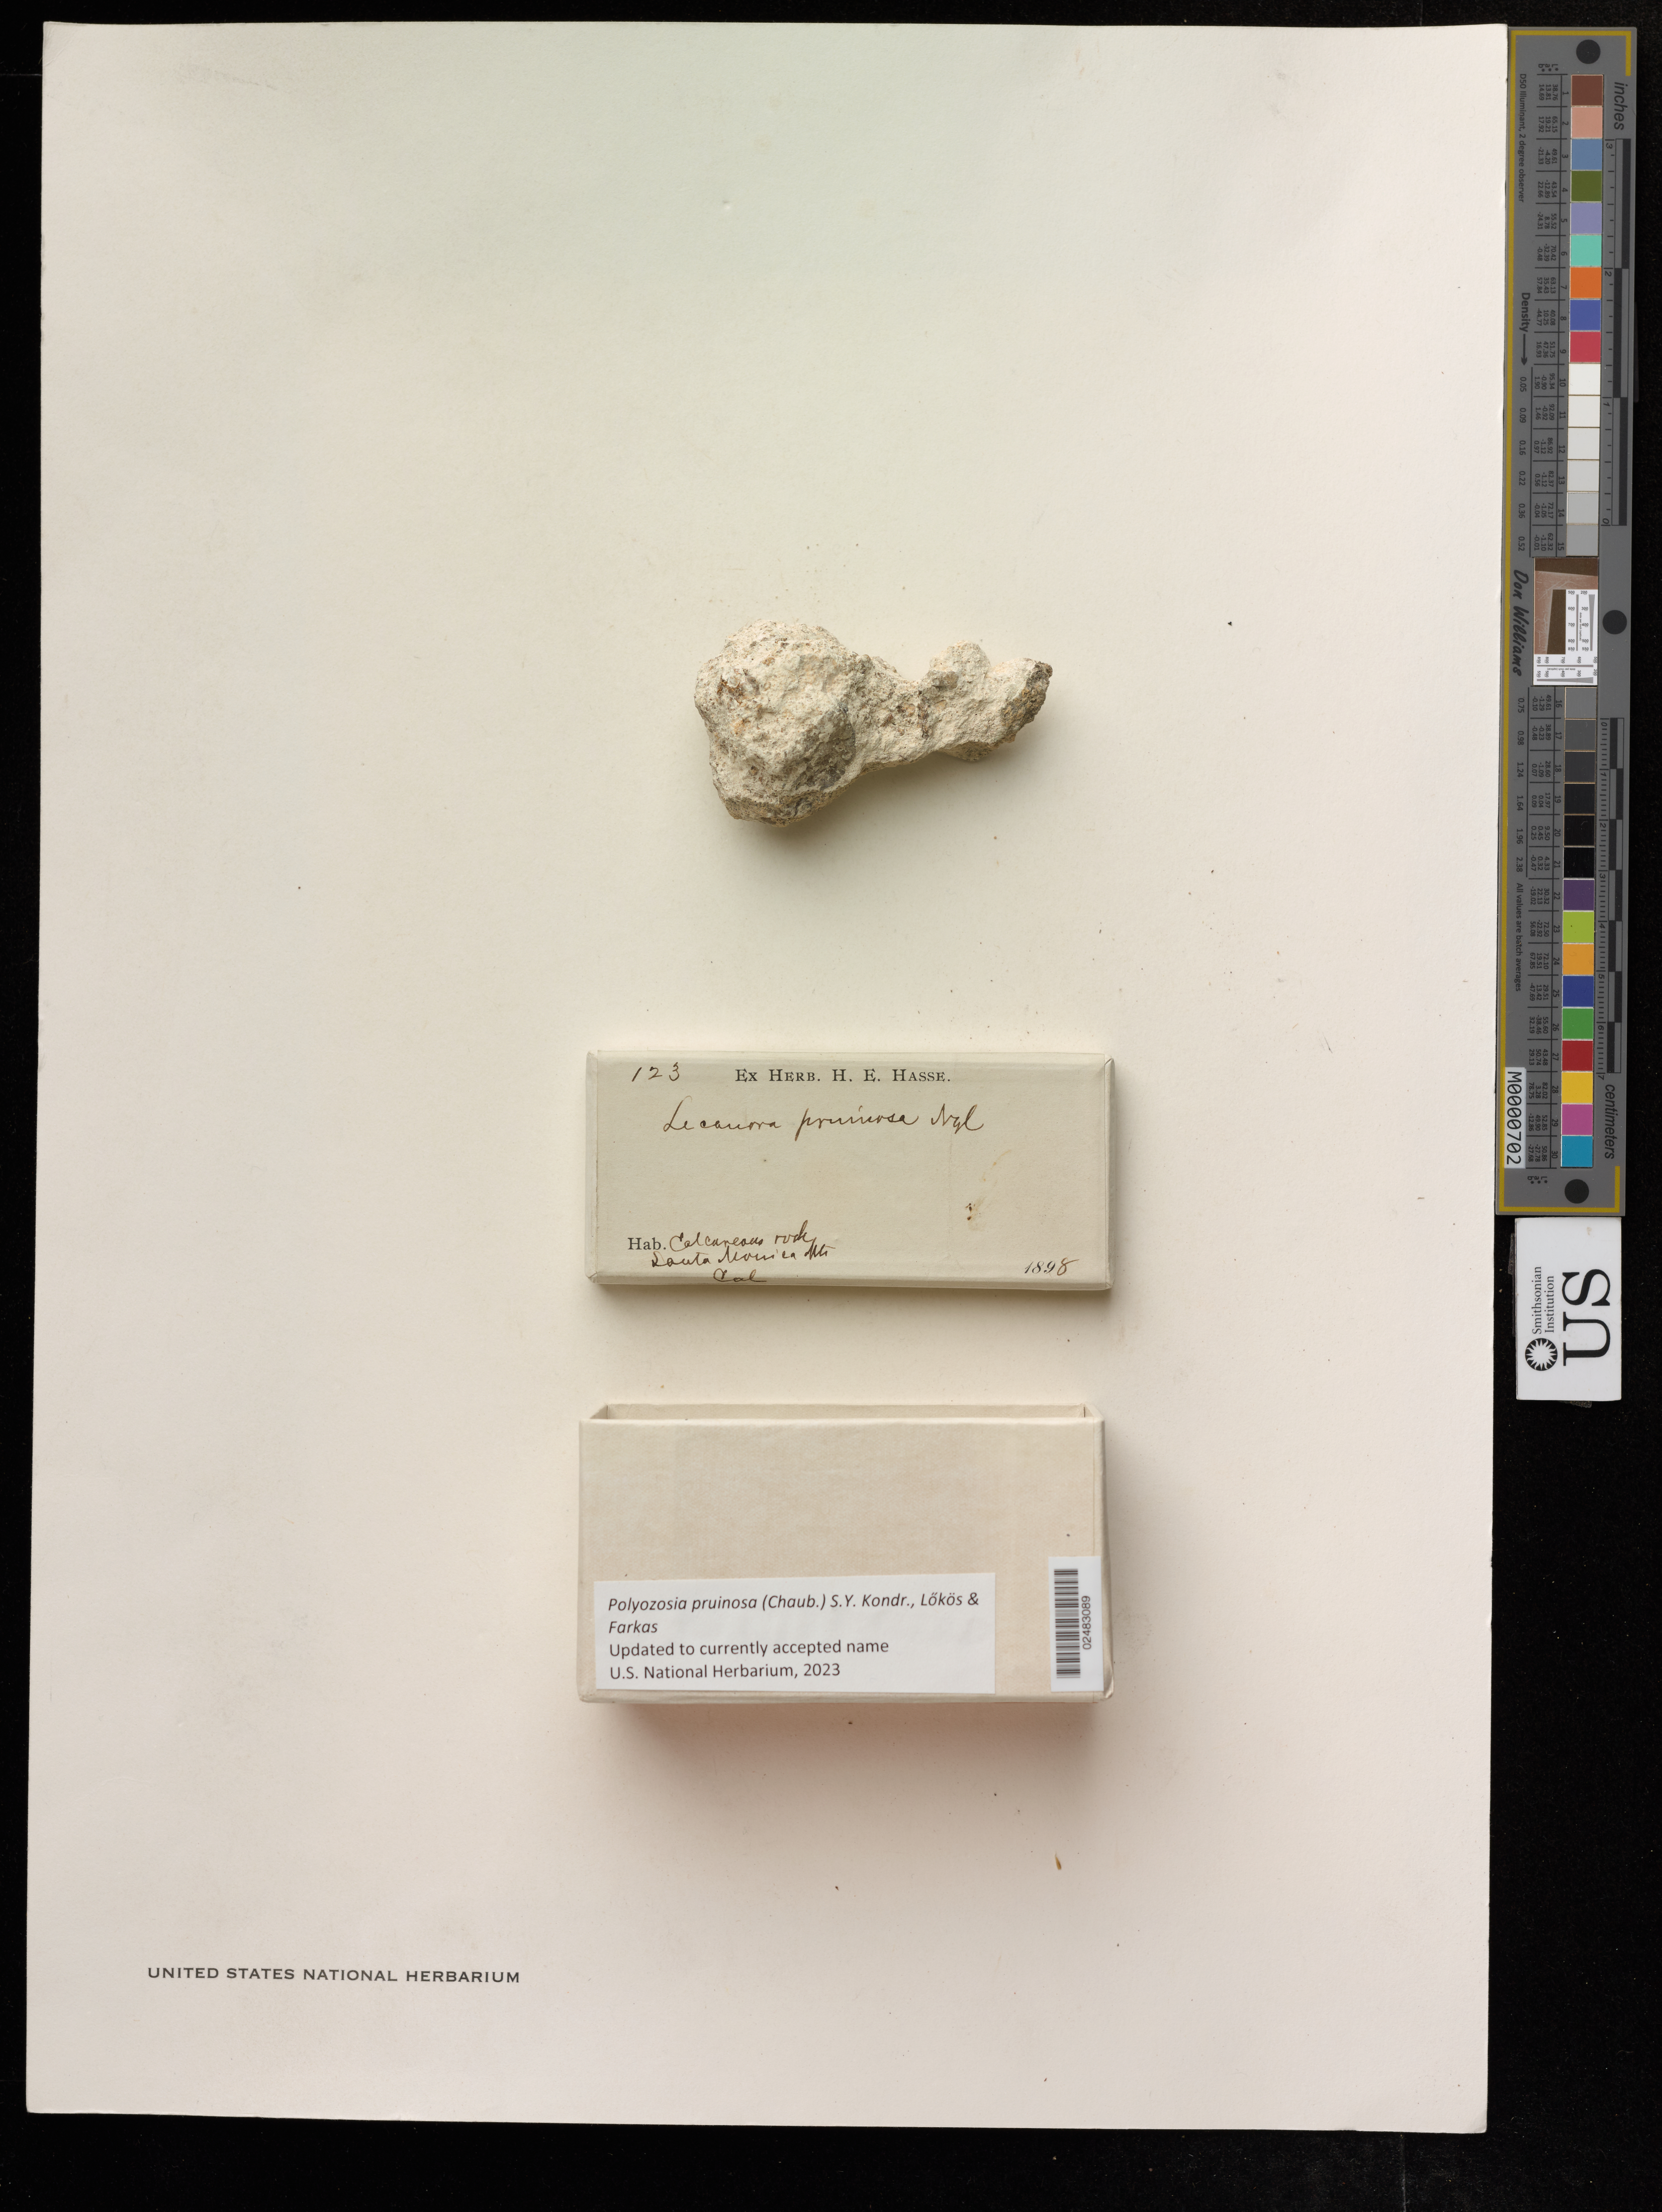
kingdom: Fungi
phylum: Ascomycota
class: Lecanoromycetes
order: Lecanorales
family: Lecanoraceae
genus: Polyozosia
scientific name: Polyozosia pruinosa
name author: (Chaub.) S.Y. Kondr. et al.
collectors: ex herb. H.E. Hasse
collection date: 1898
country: United States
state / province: California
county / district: Los Angeles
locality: Santa Monica Mts.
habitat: Calcareous rock.